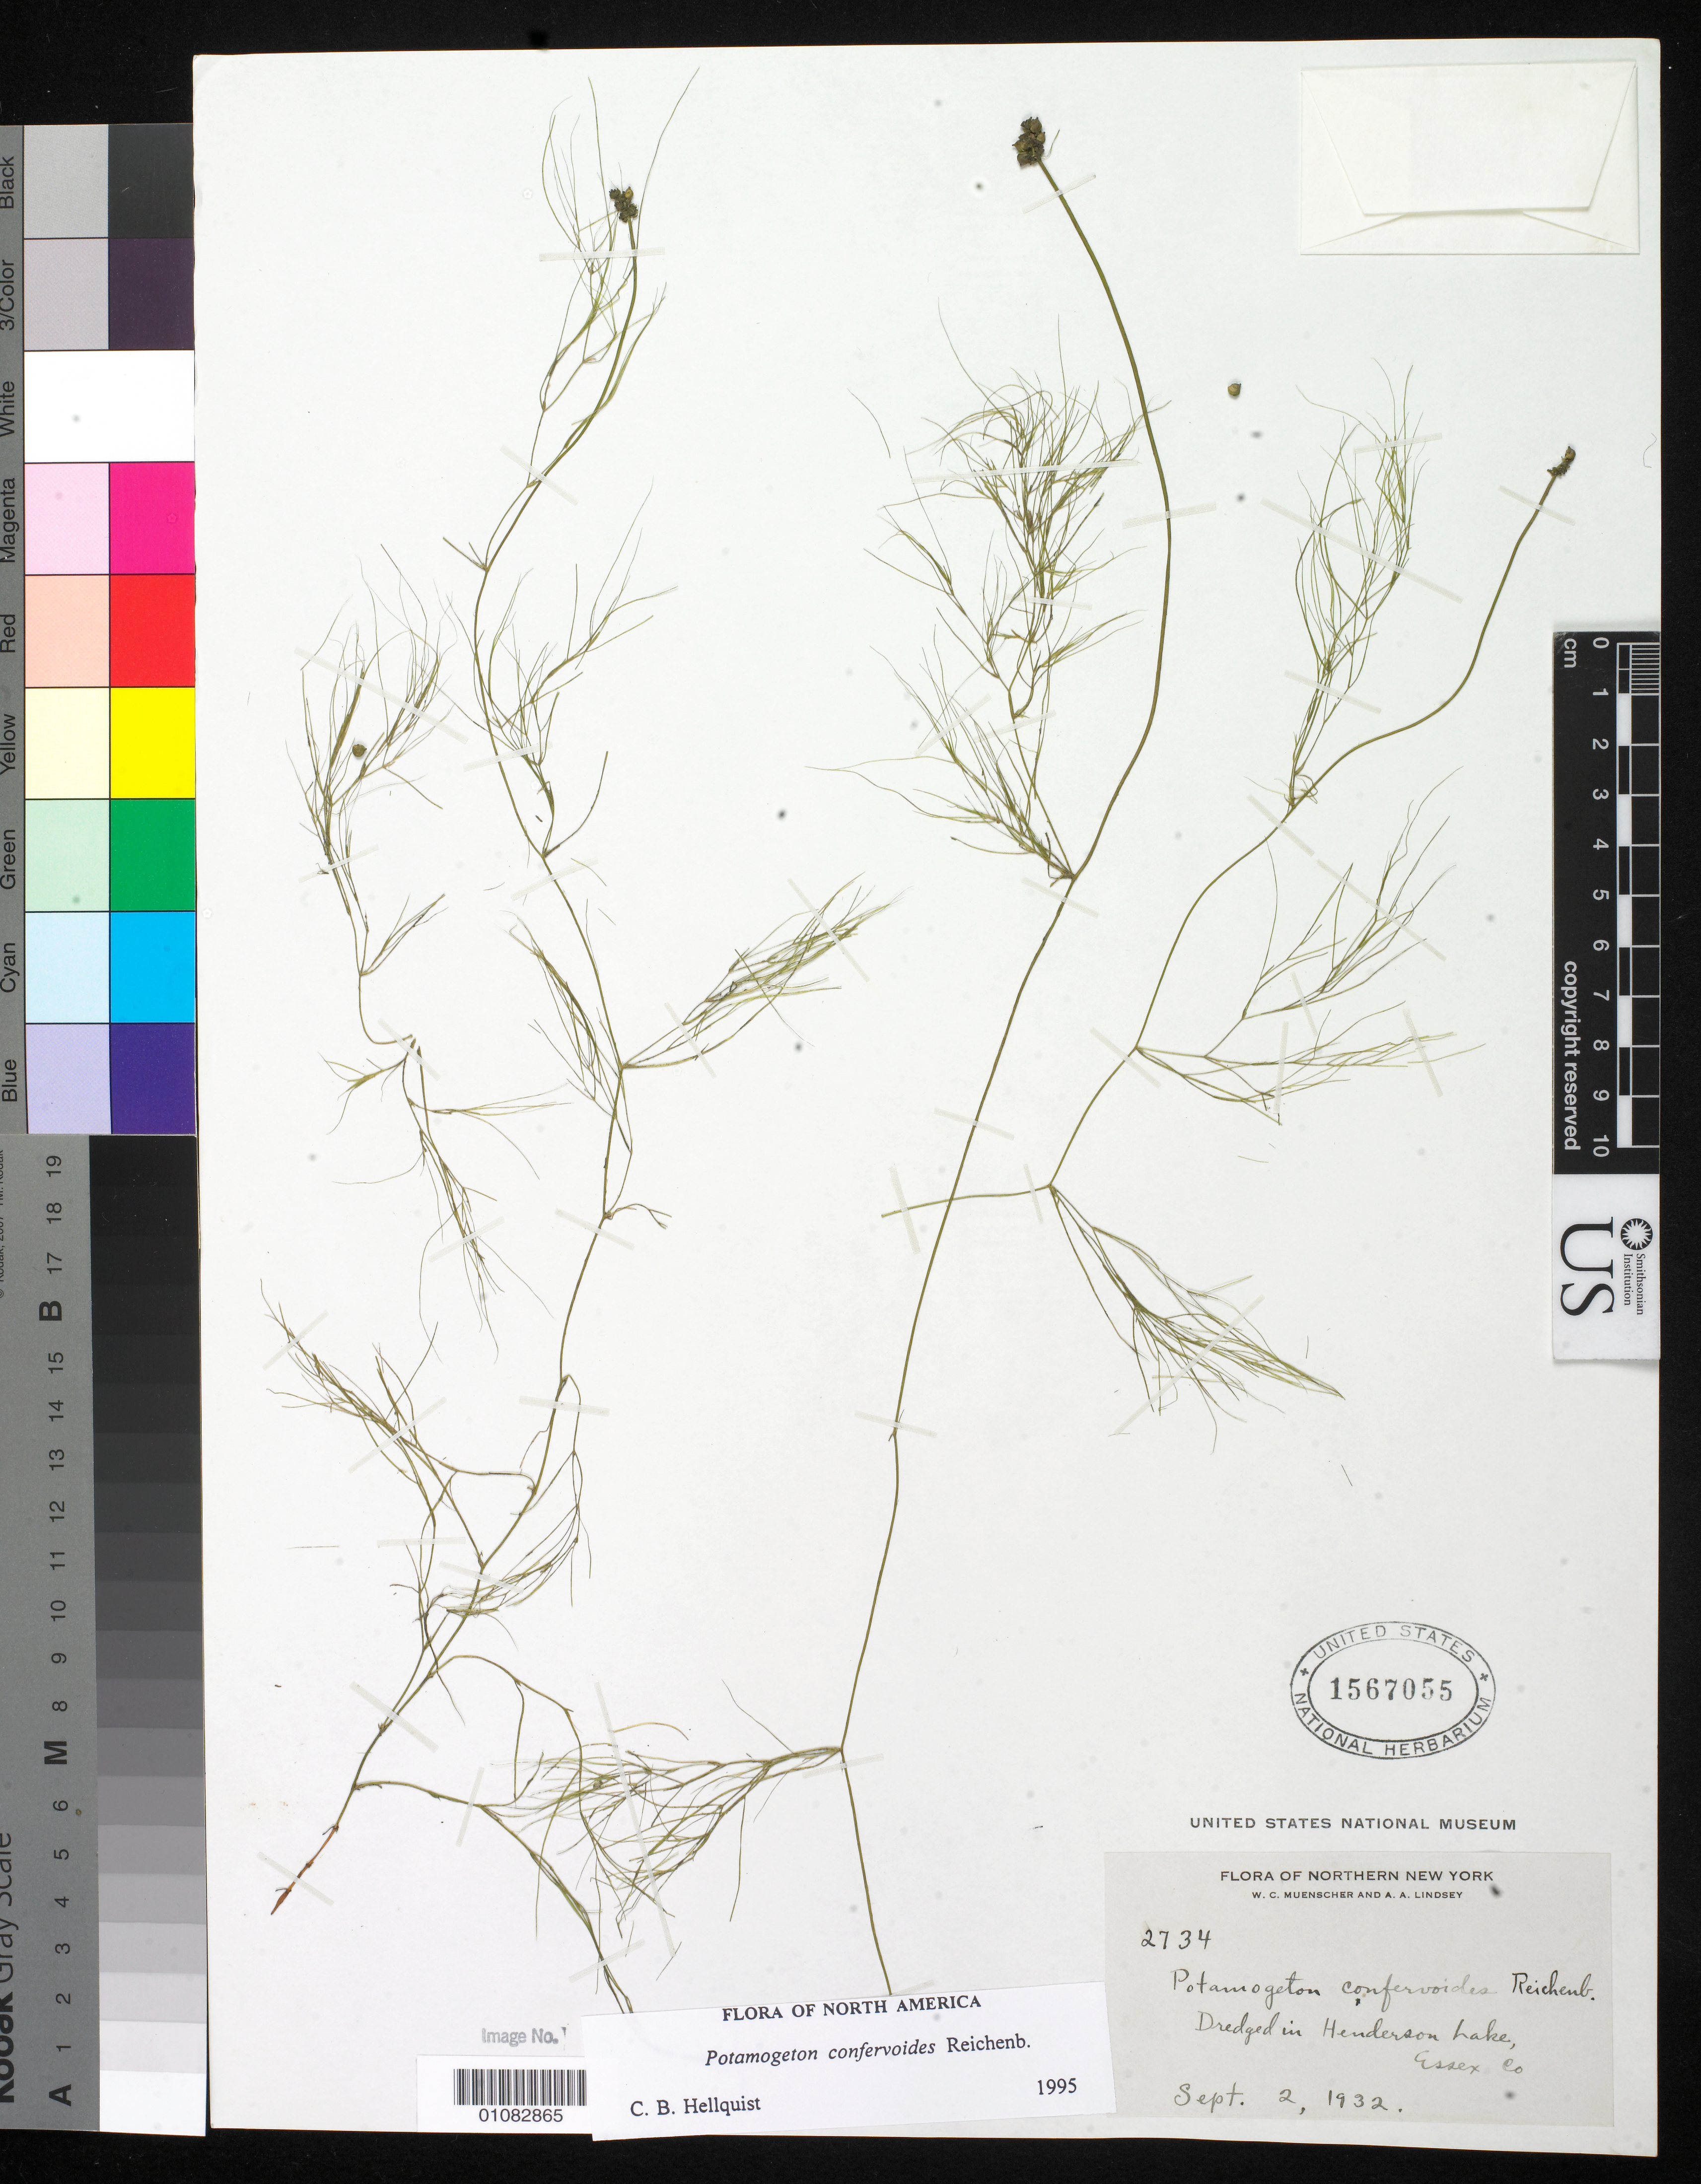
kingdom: Plantae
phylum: Tracheophyta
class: Liliopsida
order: Alismatales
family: Potamogetonaceae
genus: Potamogeton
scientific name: Potamogeton confervoides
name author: Rchb.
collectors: W. Muenscher & A. Lindsey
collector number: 2734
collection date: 1932-09-02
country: United States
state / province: New York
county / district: Essex County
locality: Henderson Lake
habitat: Dredged in lake.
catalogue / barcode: US 1567055